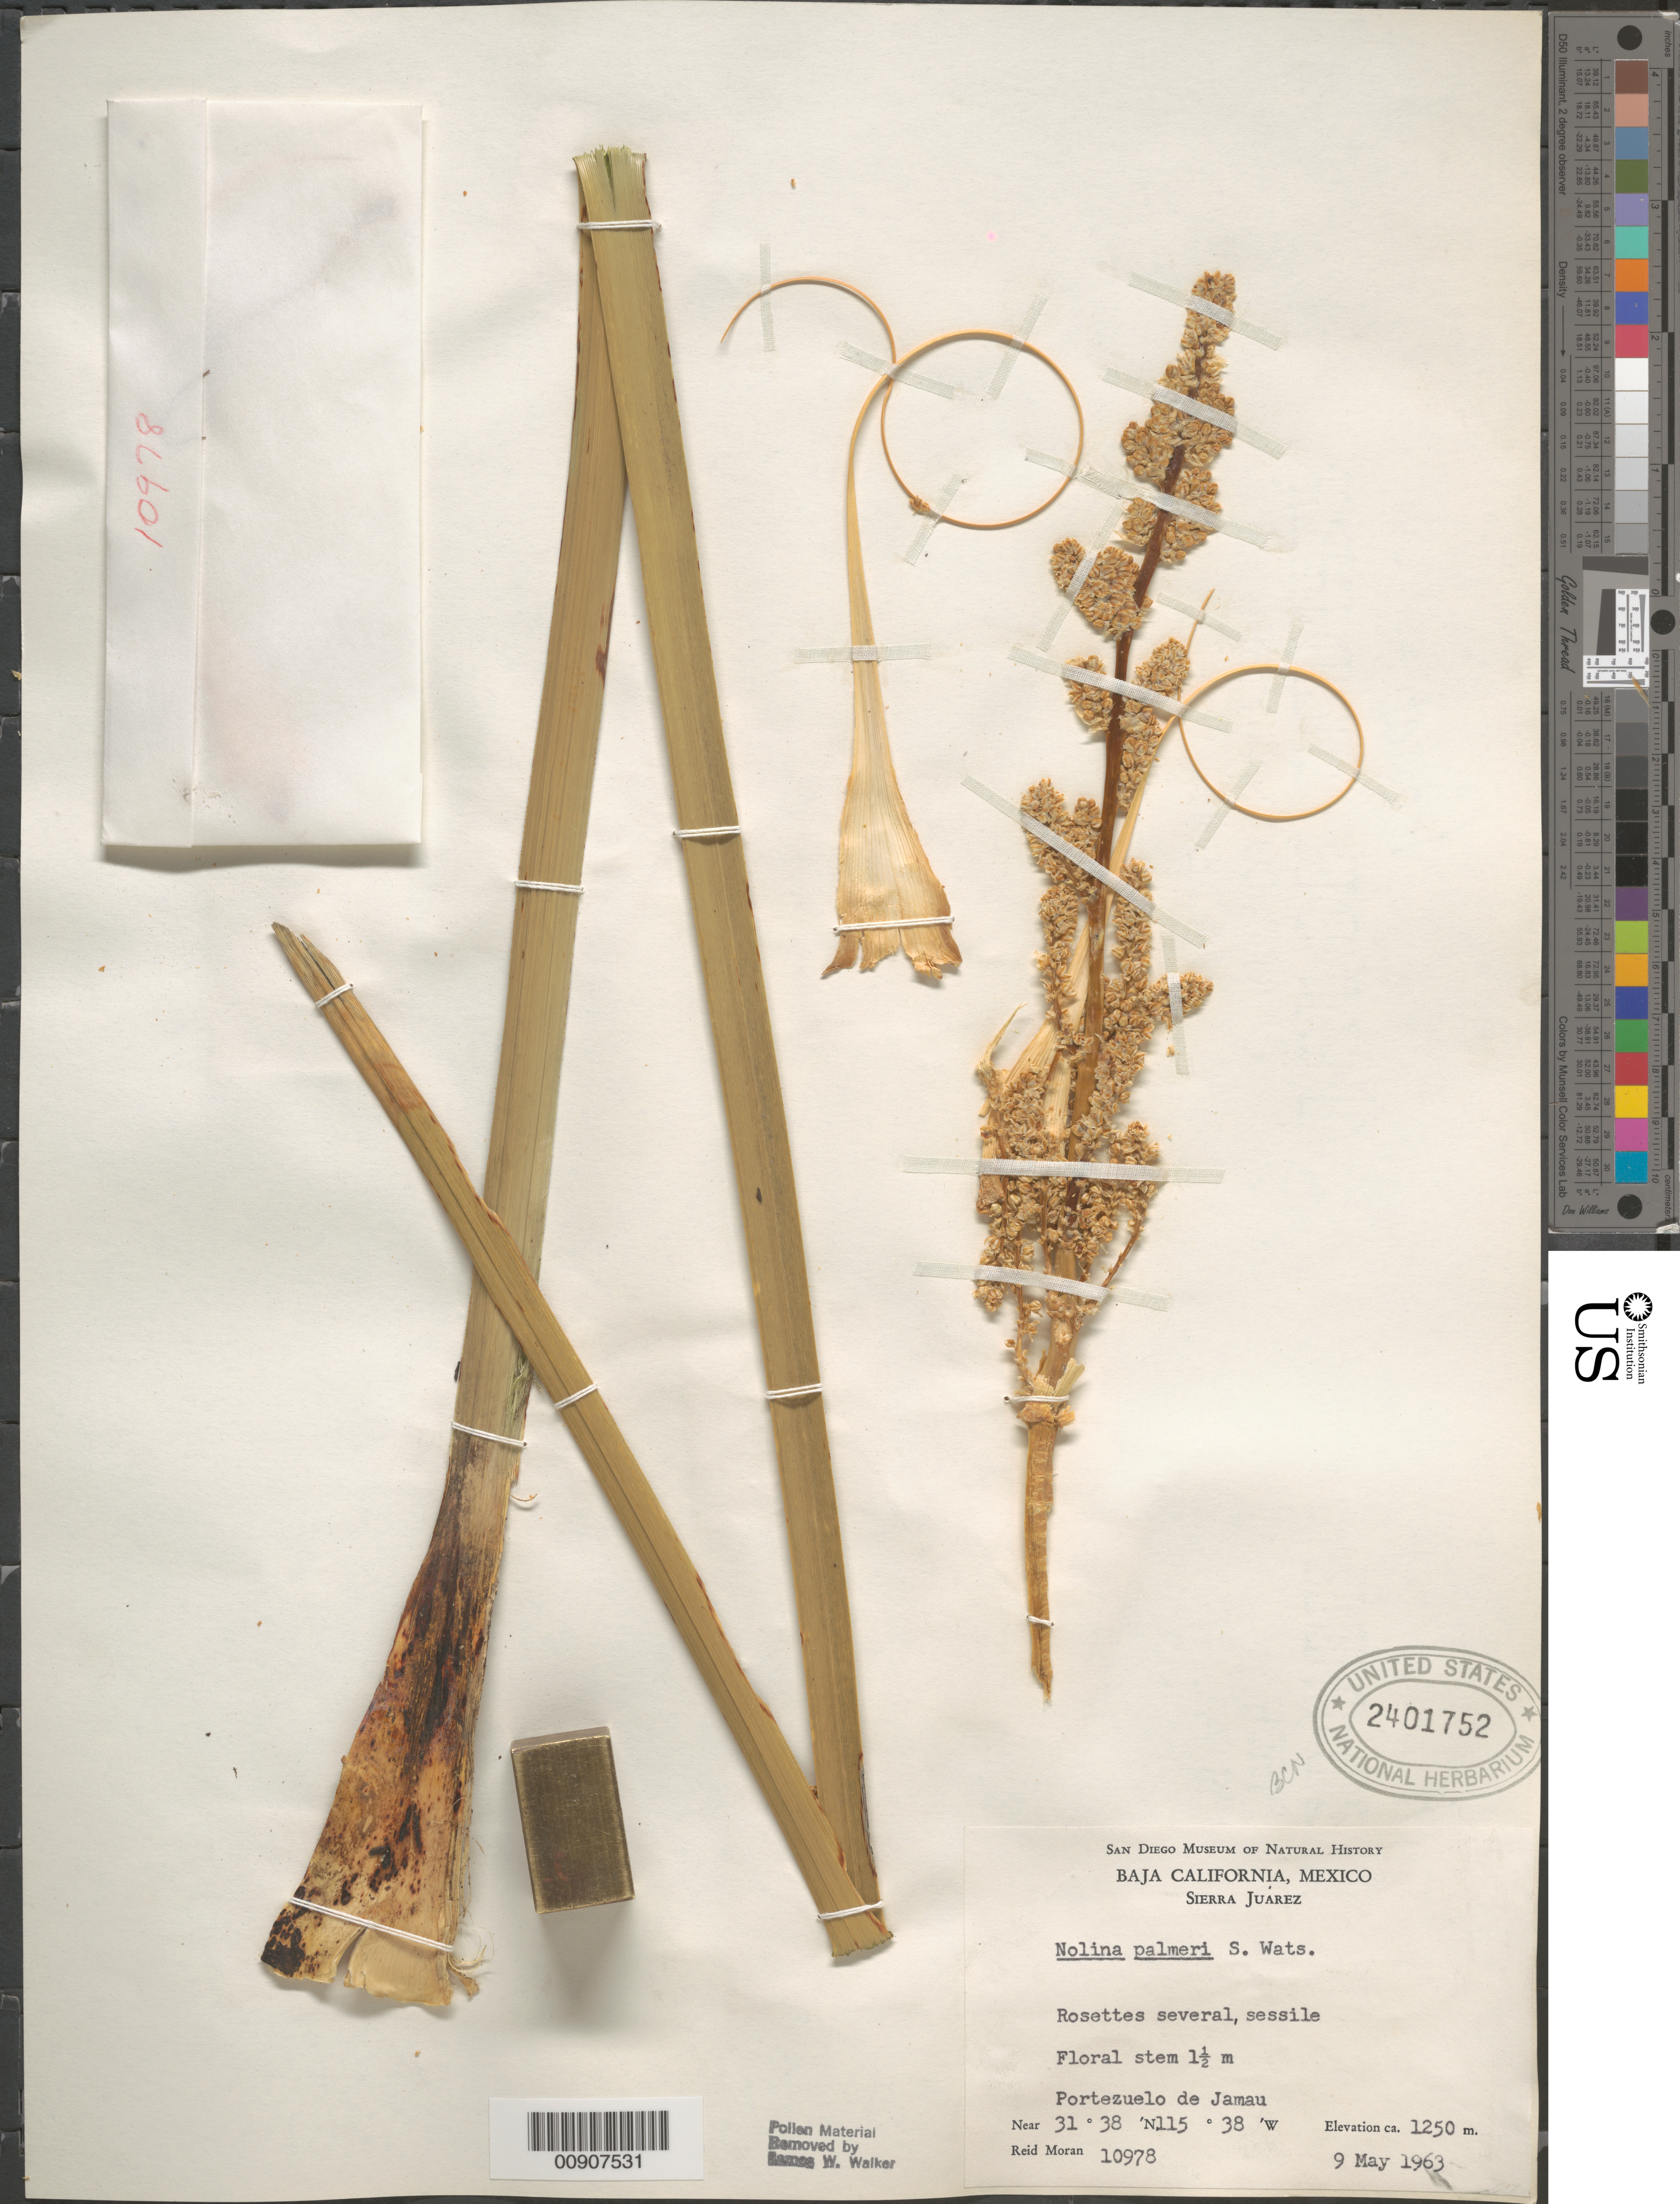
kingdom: Plantae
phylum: Tracheophyta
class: Liliopsida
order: Asparagales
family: Asparagaceae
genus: Nolina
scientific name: Nolina palmeri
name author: S. Watson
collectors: R. V. Moran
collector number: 10978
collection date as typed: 09 May 1963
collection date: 1963-05-09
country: Mexico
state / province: Baja California Norte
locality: Portezuelo de Jamau, Sierra Juárez, Baja California.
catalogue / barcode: US 2401752